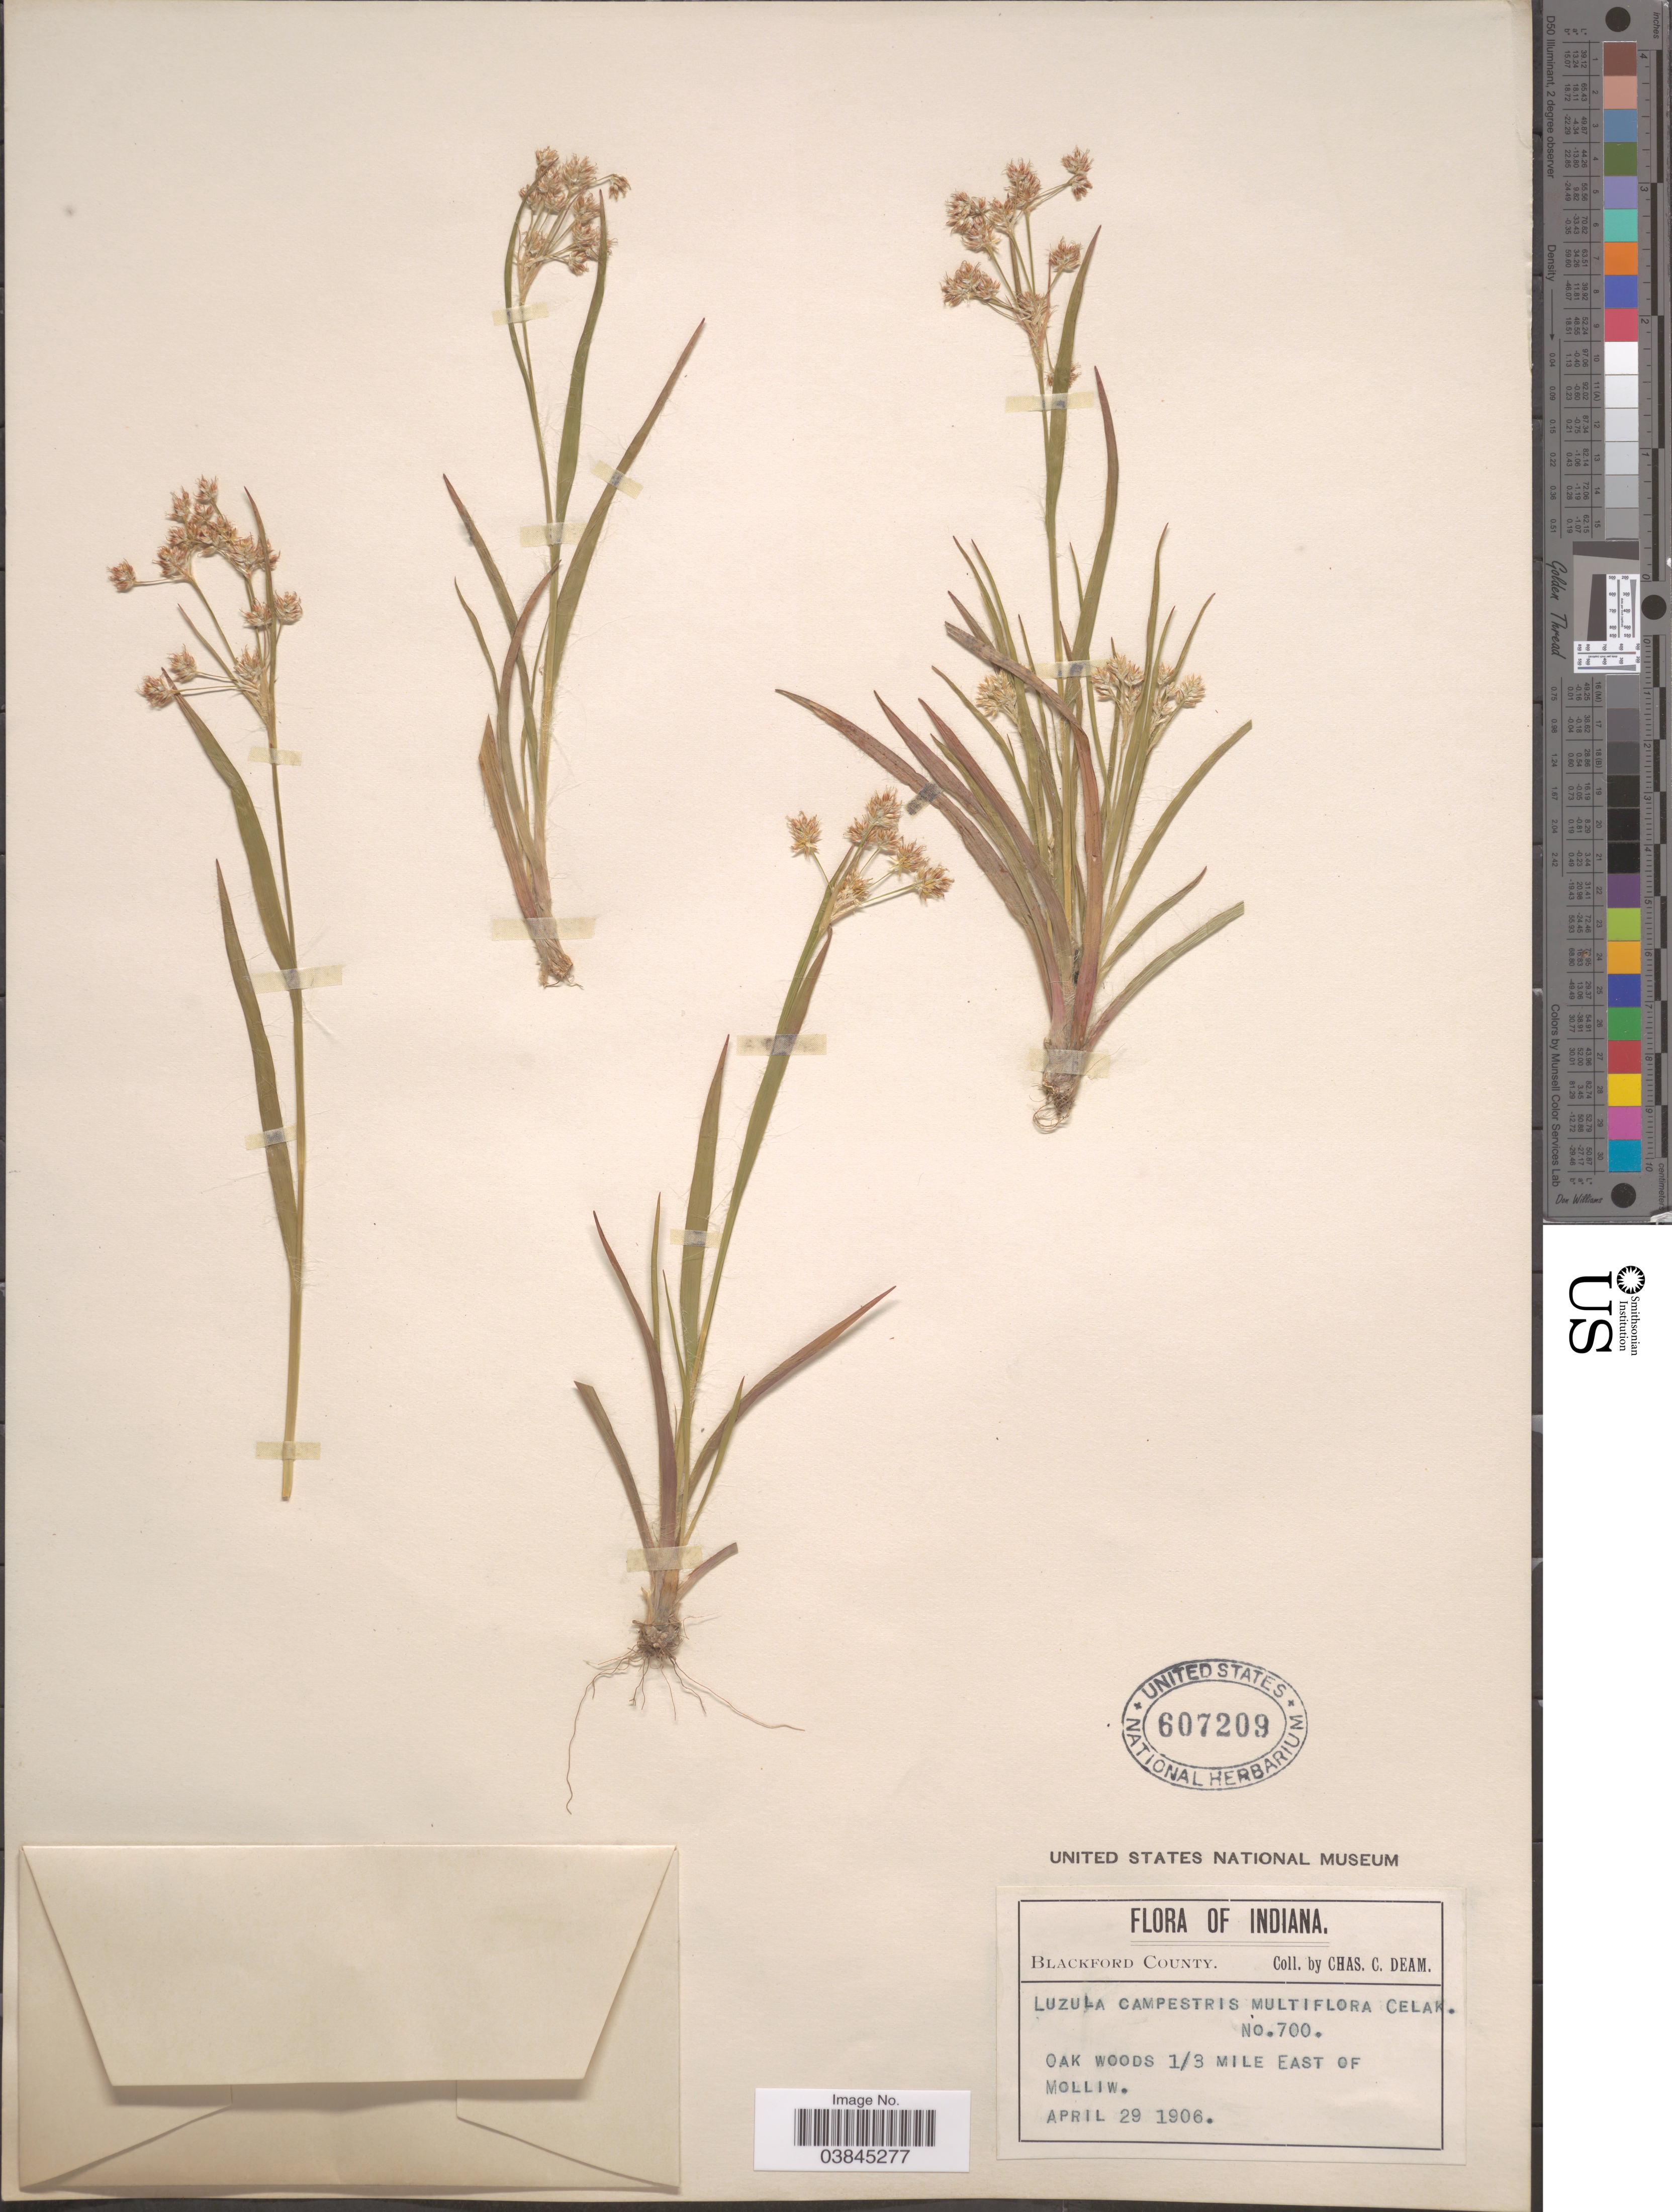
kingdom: Plantae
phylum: Tracheophyta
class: Liliopsida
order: Poales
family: Juncaceae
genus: Luzula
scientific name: Luzula campestris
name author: (L.) DC.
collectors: C. C. Deam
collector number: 700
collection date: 1906-04-29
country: United States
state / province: Indiana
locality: Blackford County. Oak Woods 1/3 Mile East of Molliw.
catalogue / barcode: US 607209